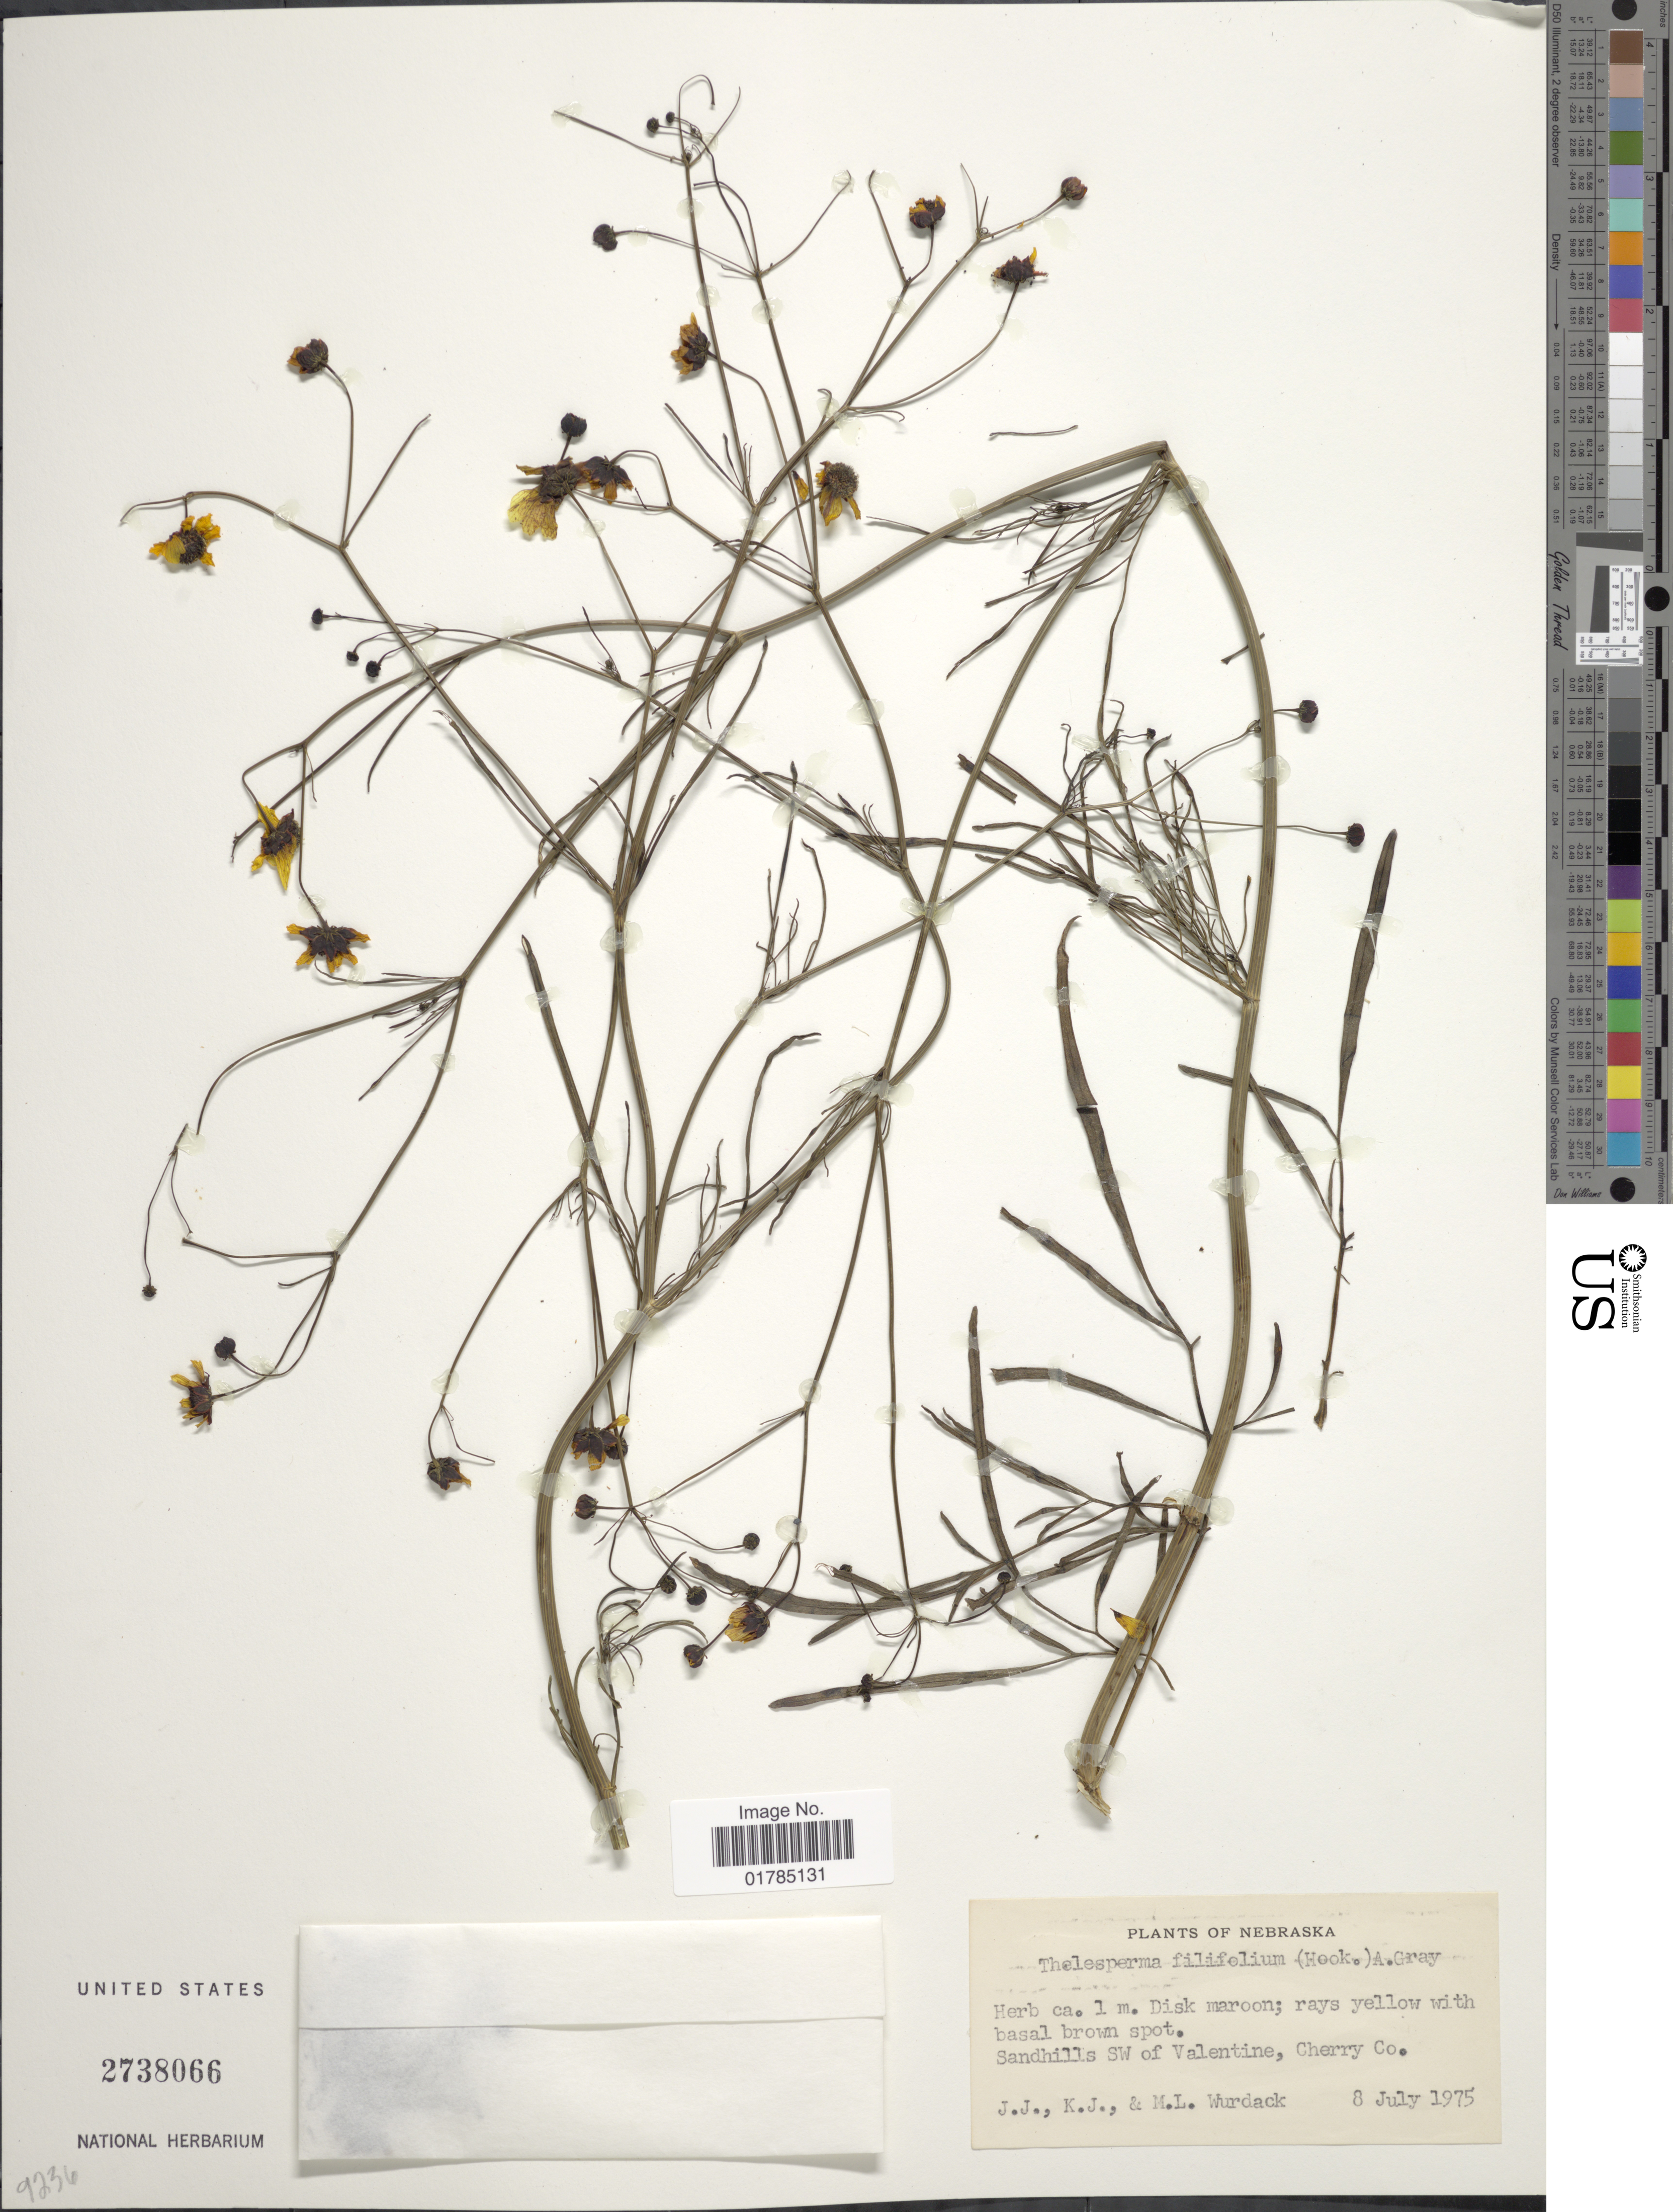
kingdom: Plantae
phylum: Tracheophyta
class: Magnoliopsida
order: Asterales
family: Asteraceae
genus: Thelesperma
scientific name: Thelesperma filifolium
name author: (Hook.) A. Gray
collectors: J. J. Wurdack, K. Wurdack & M. L. Wurdack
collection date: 1975-07-08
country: United States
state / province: Nebraska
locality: Sandhills SW of Valentine, Cherry Co.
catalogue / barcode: US 2738066